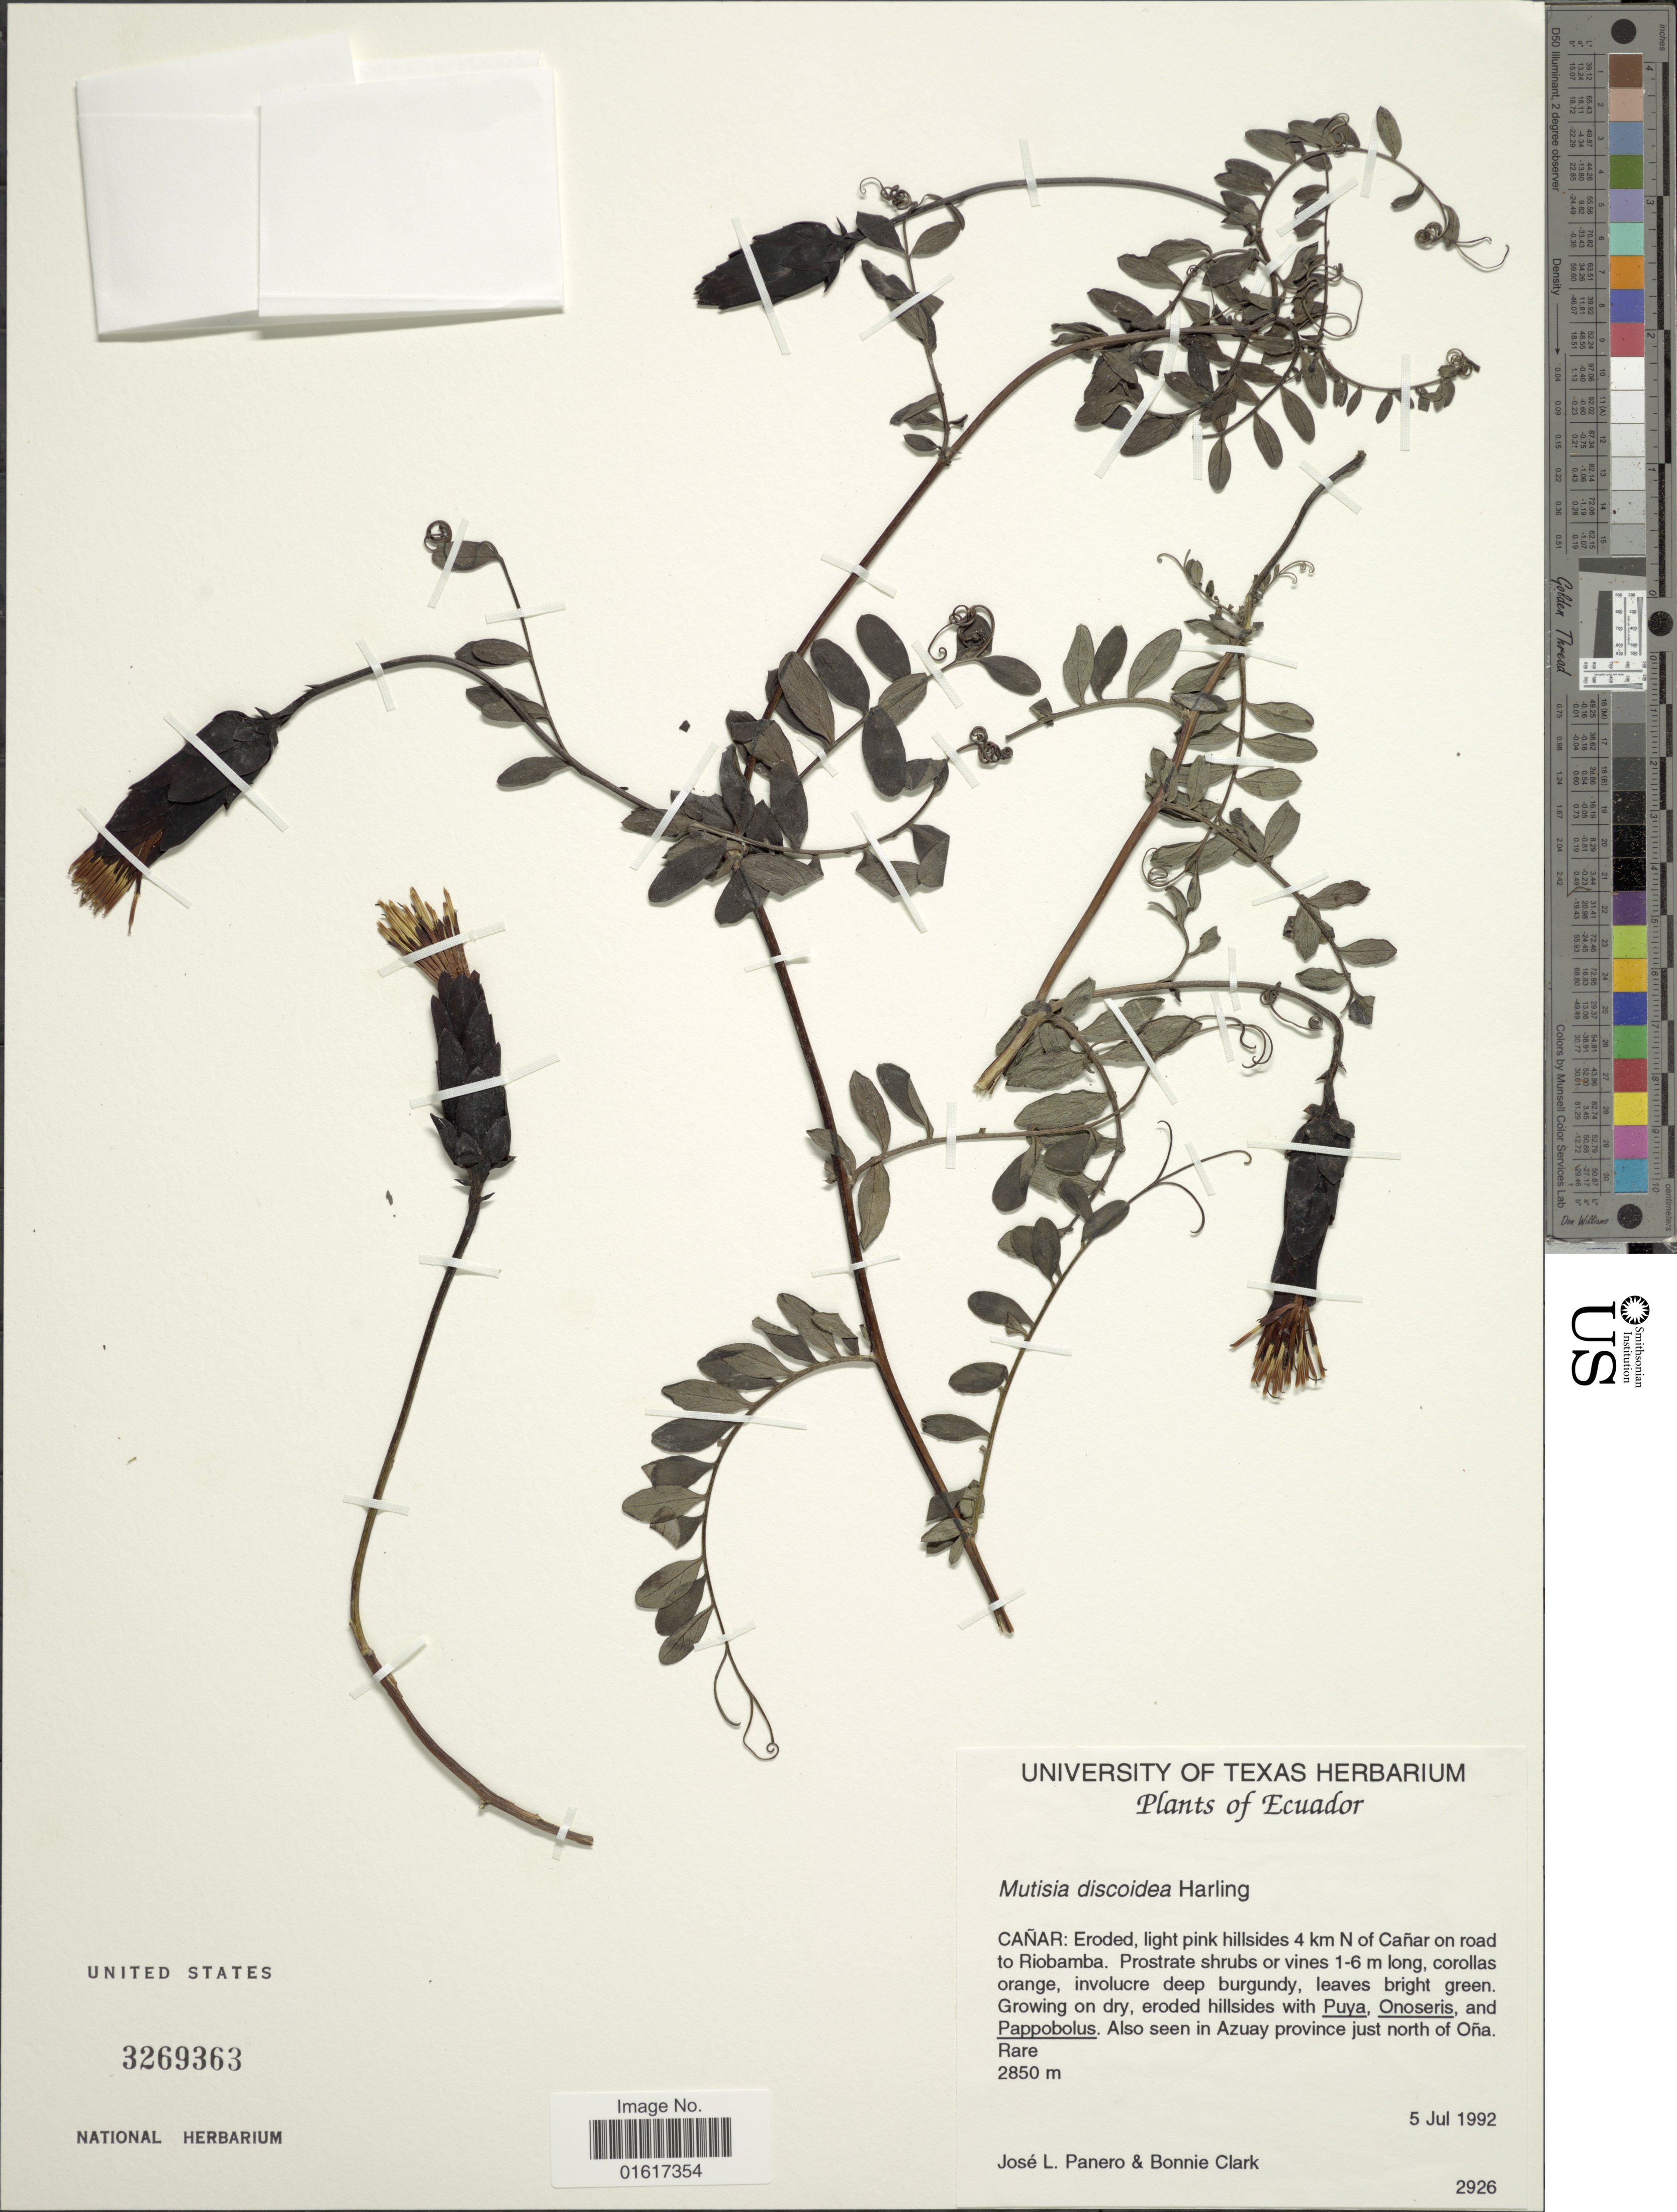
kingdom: Plantae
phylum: Tracheophyta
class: Magnoliopsida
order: Asterales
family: Asteraceae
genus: Mutisia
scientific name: Mutisia discoidea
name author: Harling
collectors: J. L. Panero & B. Clark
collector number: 2926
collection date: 1992-07-05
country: Ecuador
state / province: Cañar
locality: Eroded, light pink hillsides 4 km N of Cañar on road to Riobamba. Azuay province just north of Oña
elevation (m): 2850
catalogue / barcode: US 3269363